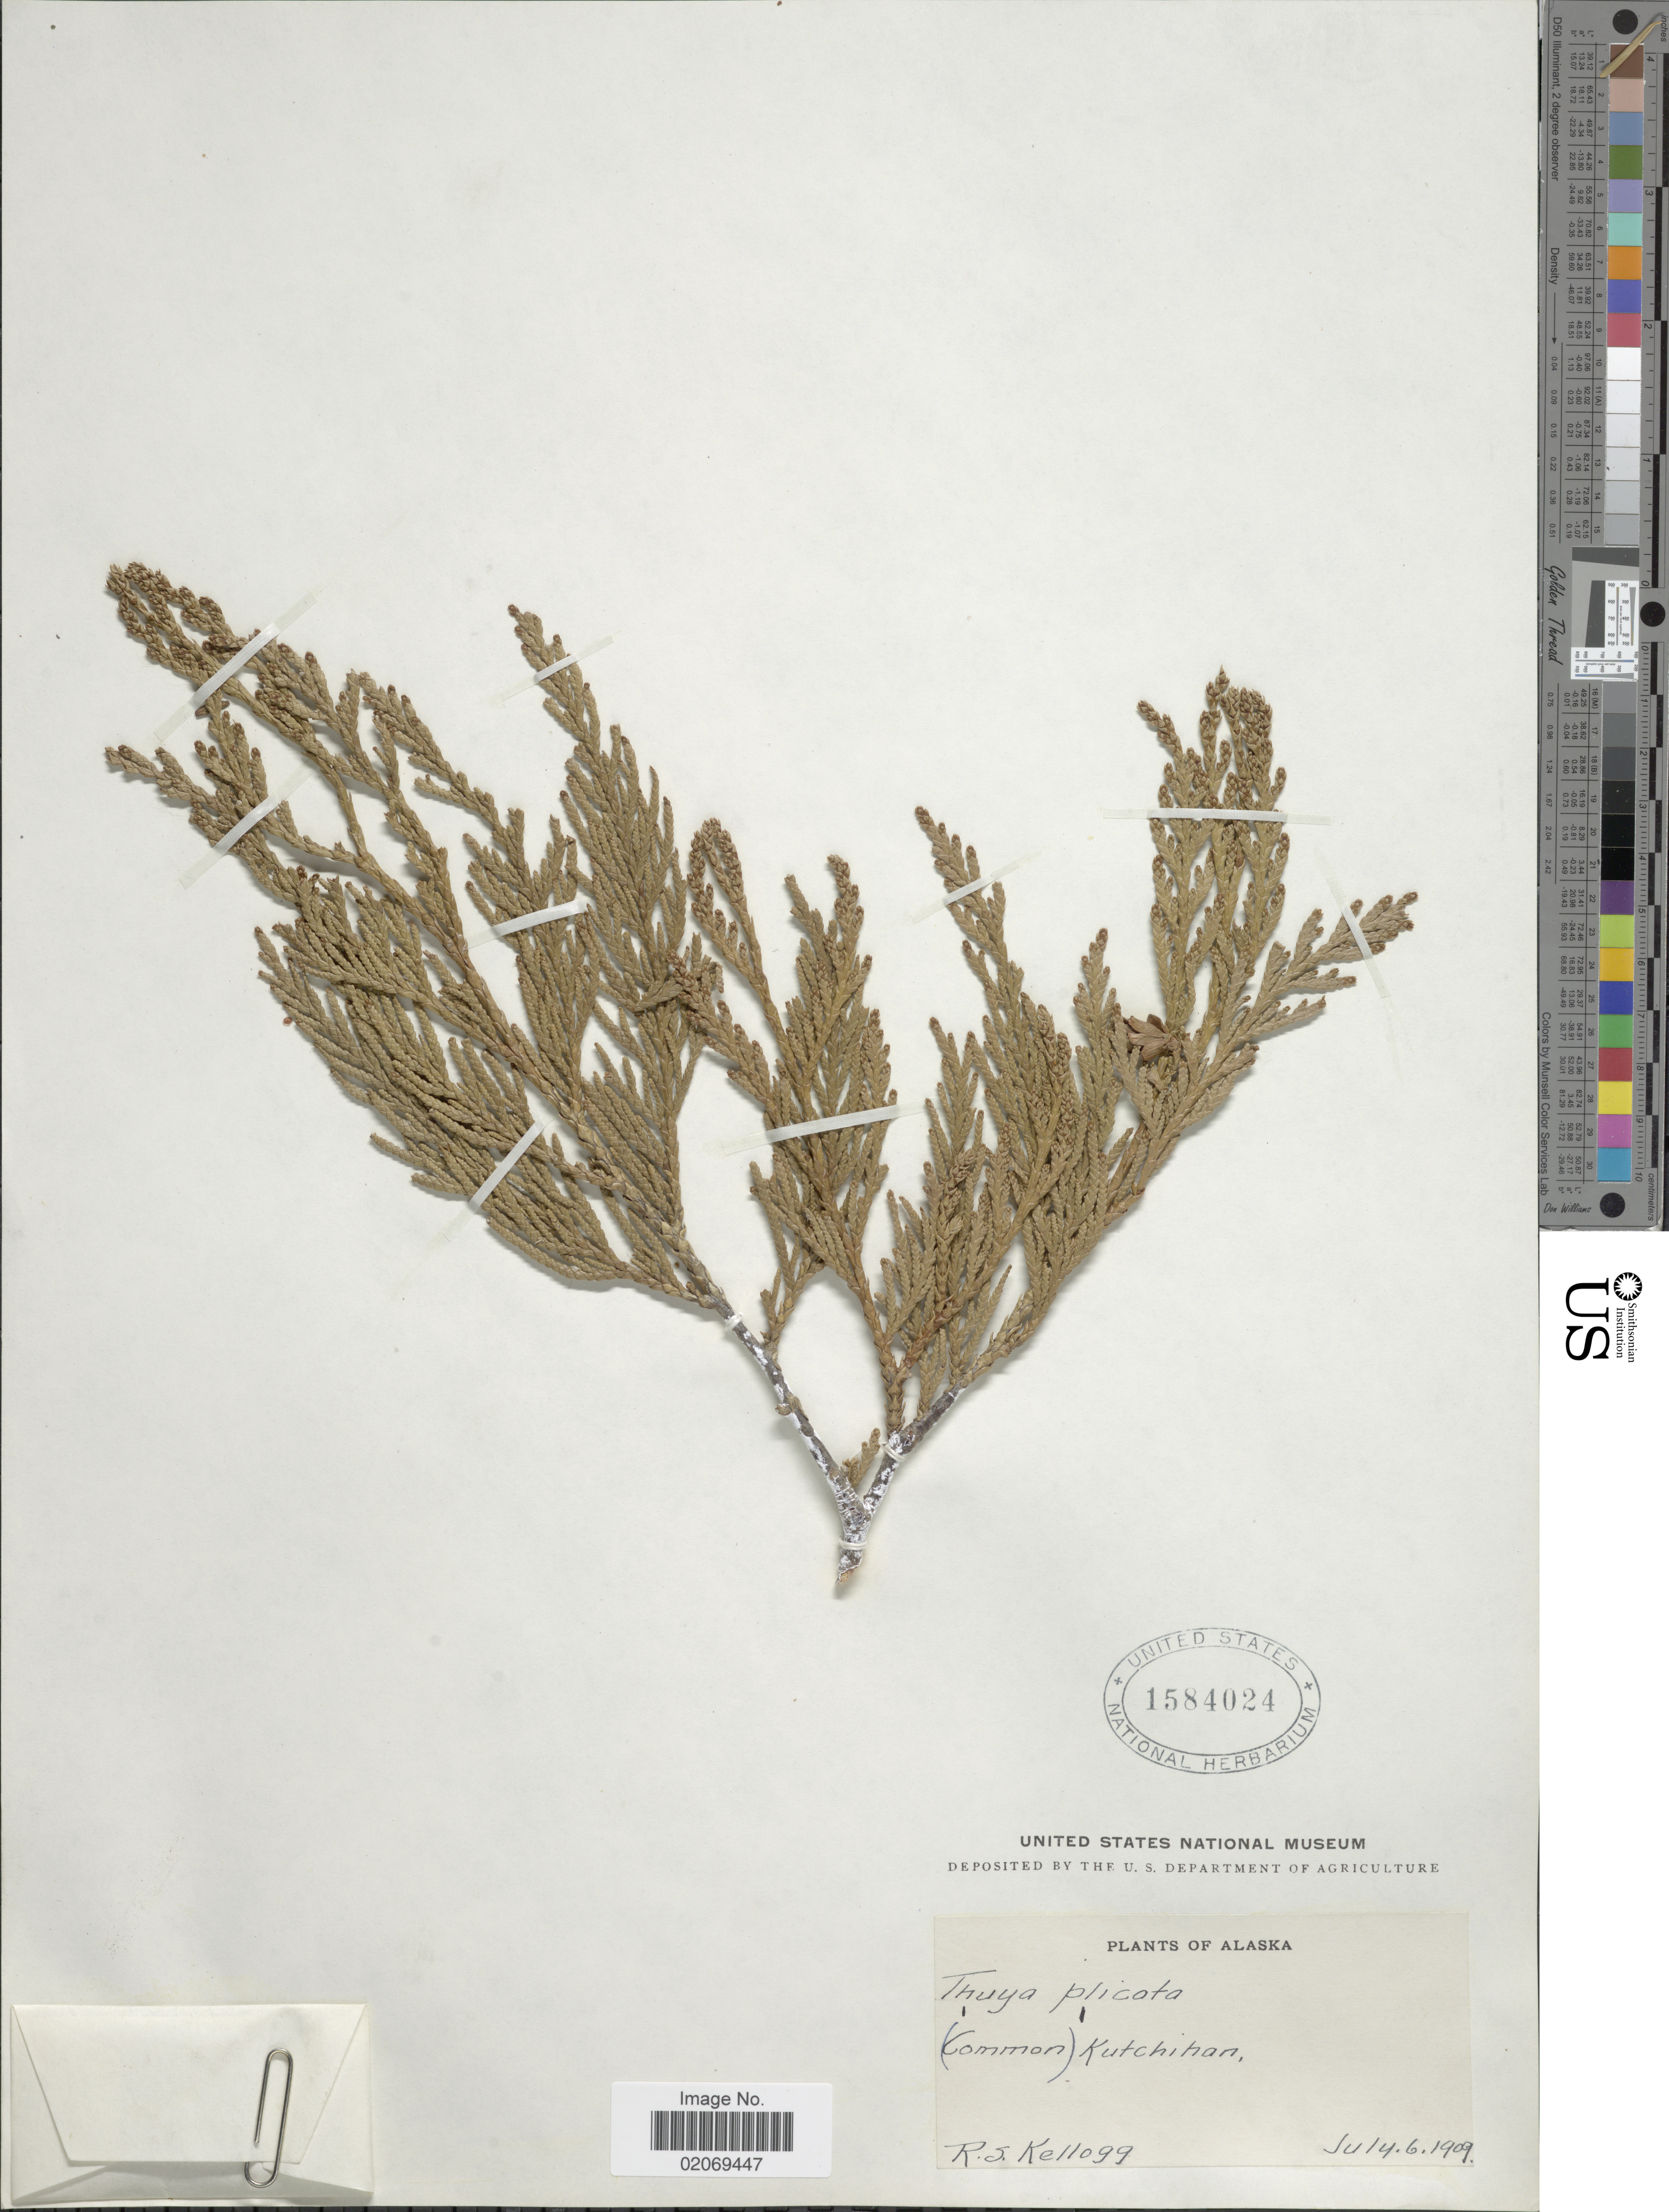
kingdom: Plantae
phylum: Tracheophyta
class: Pinopsida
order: Pinales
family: Cupressaceae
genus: Thuja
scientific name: Thuja plicata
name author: Donn & D. Don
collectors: R. Kellogg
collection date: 1909-07-06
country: United States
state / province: Alaska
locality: (Commo) Kutchihan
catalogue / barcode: US 1584024